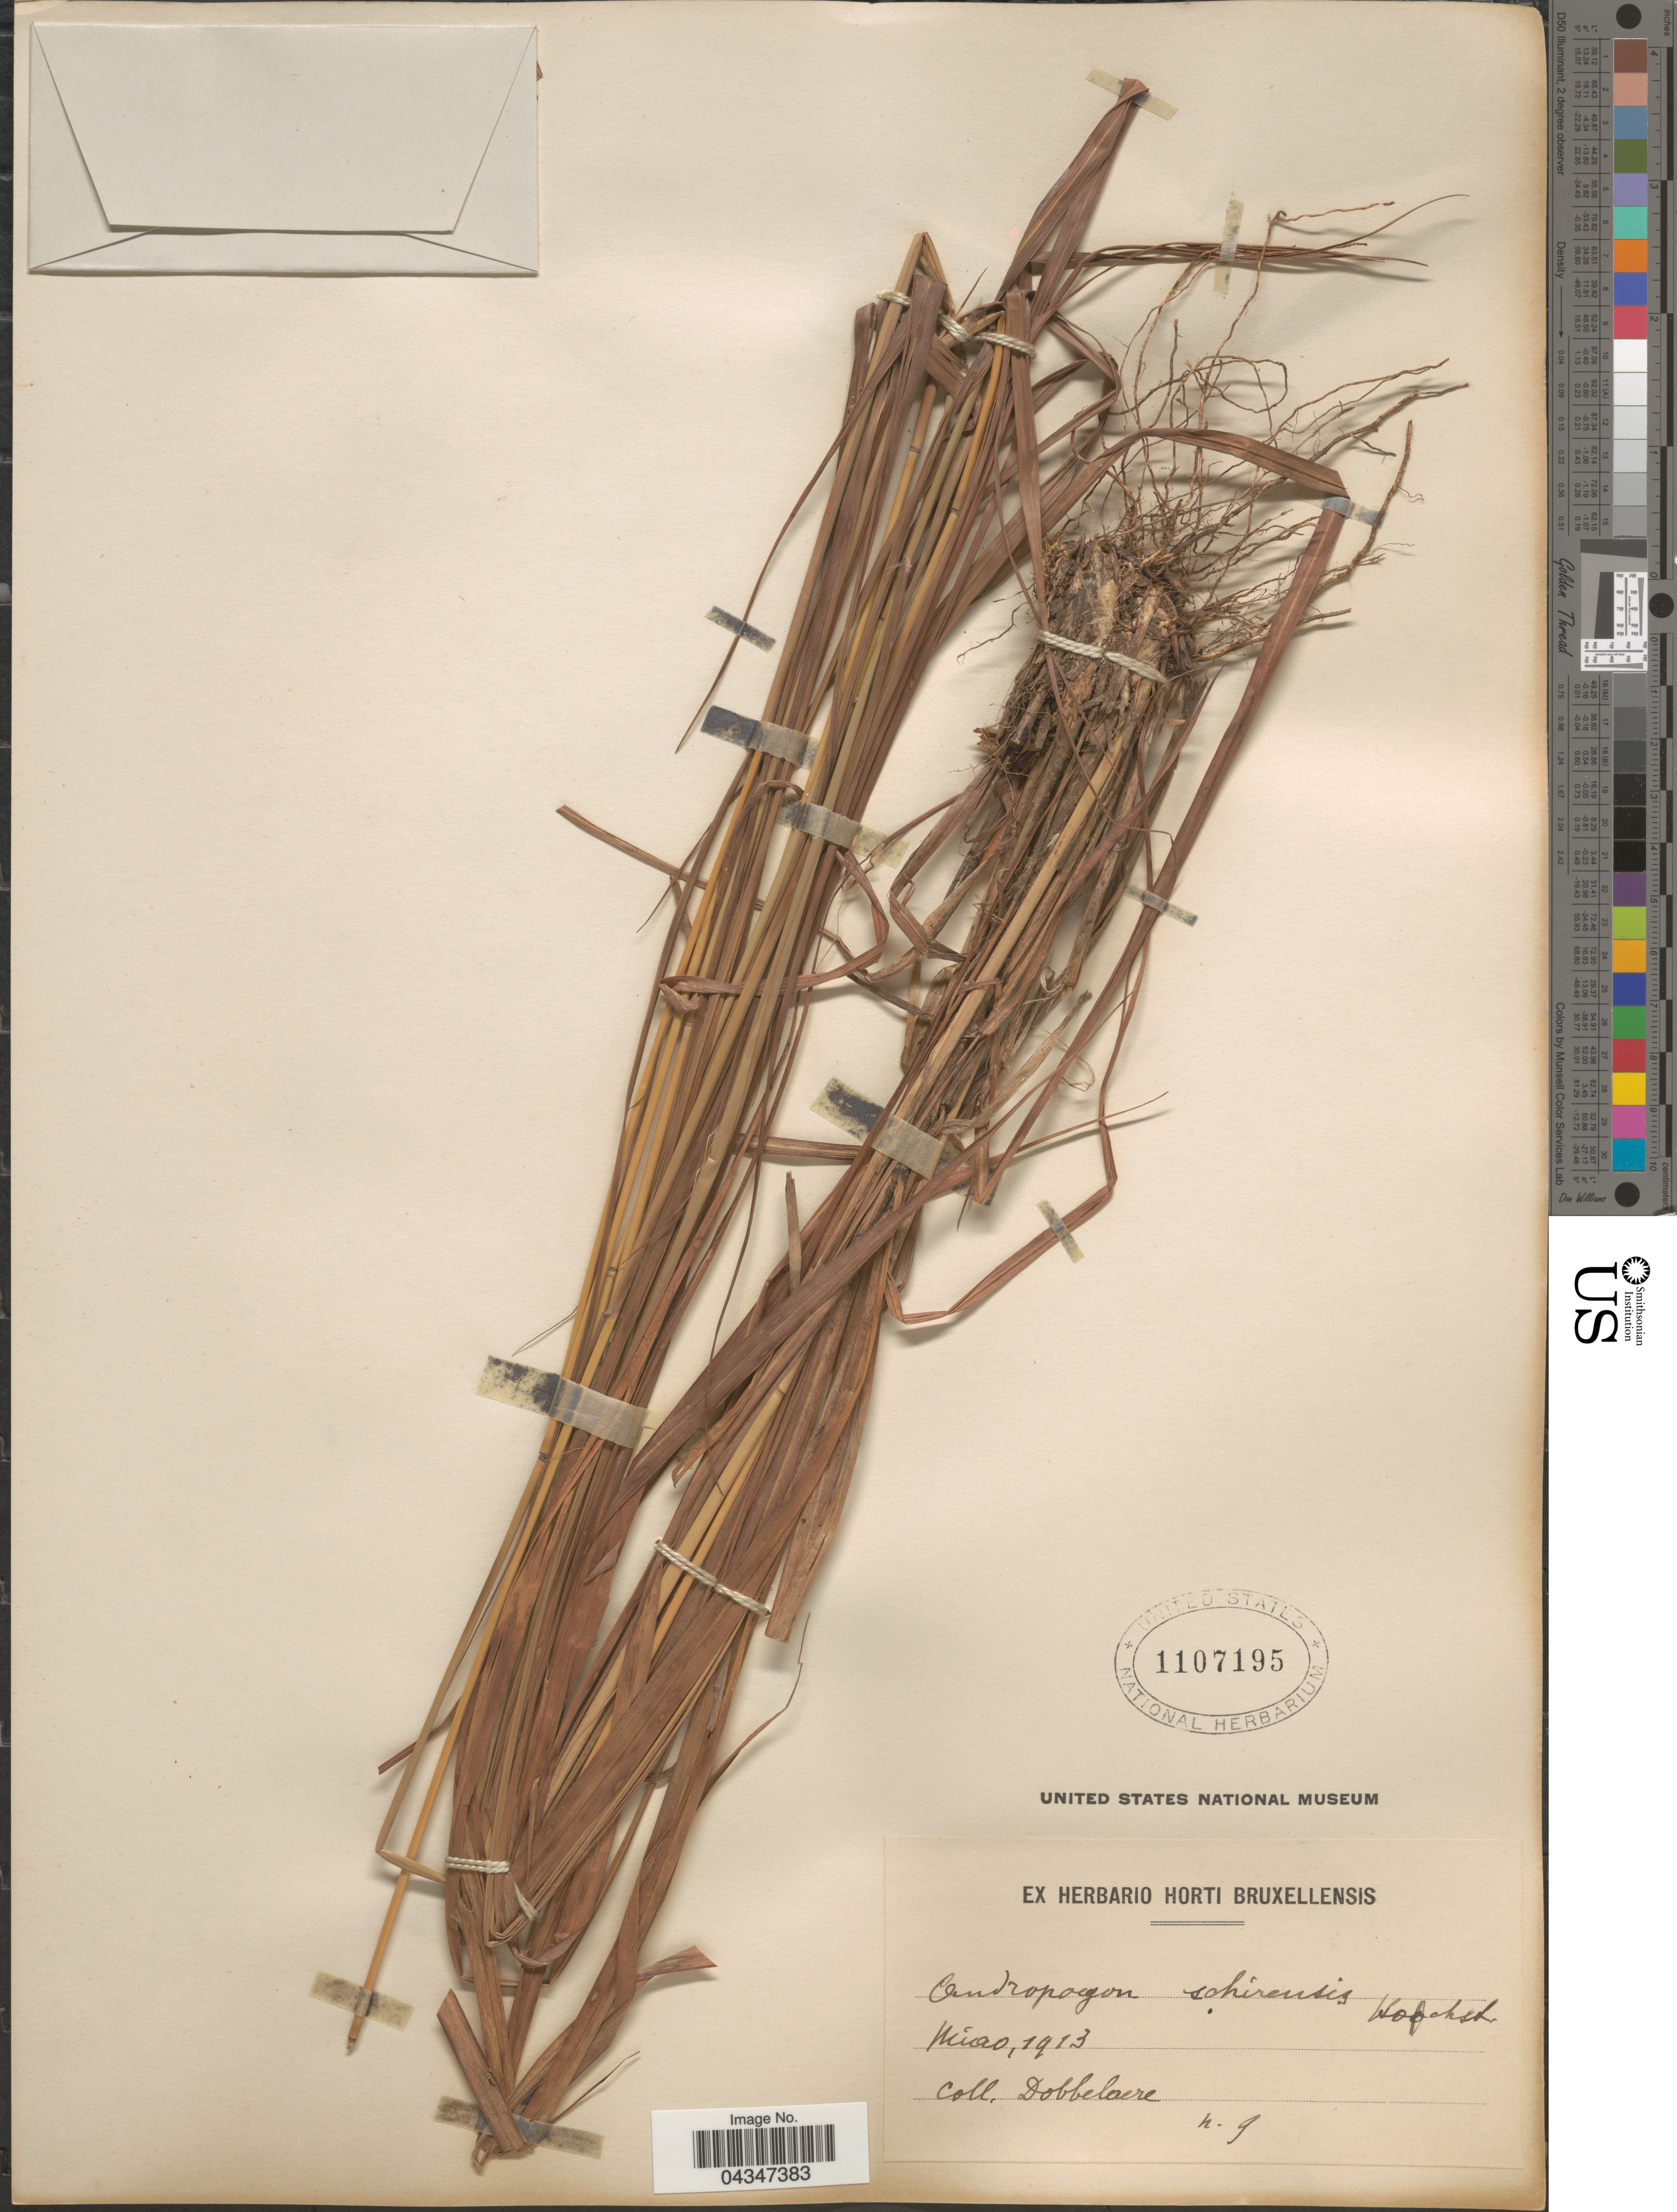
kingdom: Plantae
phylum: Tracheophyta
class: Liliopsida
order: Poales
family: Poaceae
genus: Andropogon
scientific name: Andropogon schirensis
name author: Hochst. ex A. Rich.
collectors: Dobbelaere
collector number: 9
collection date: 1913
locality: Miao.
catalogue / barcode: US 1107195